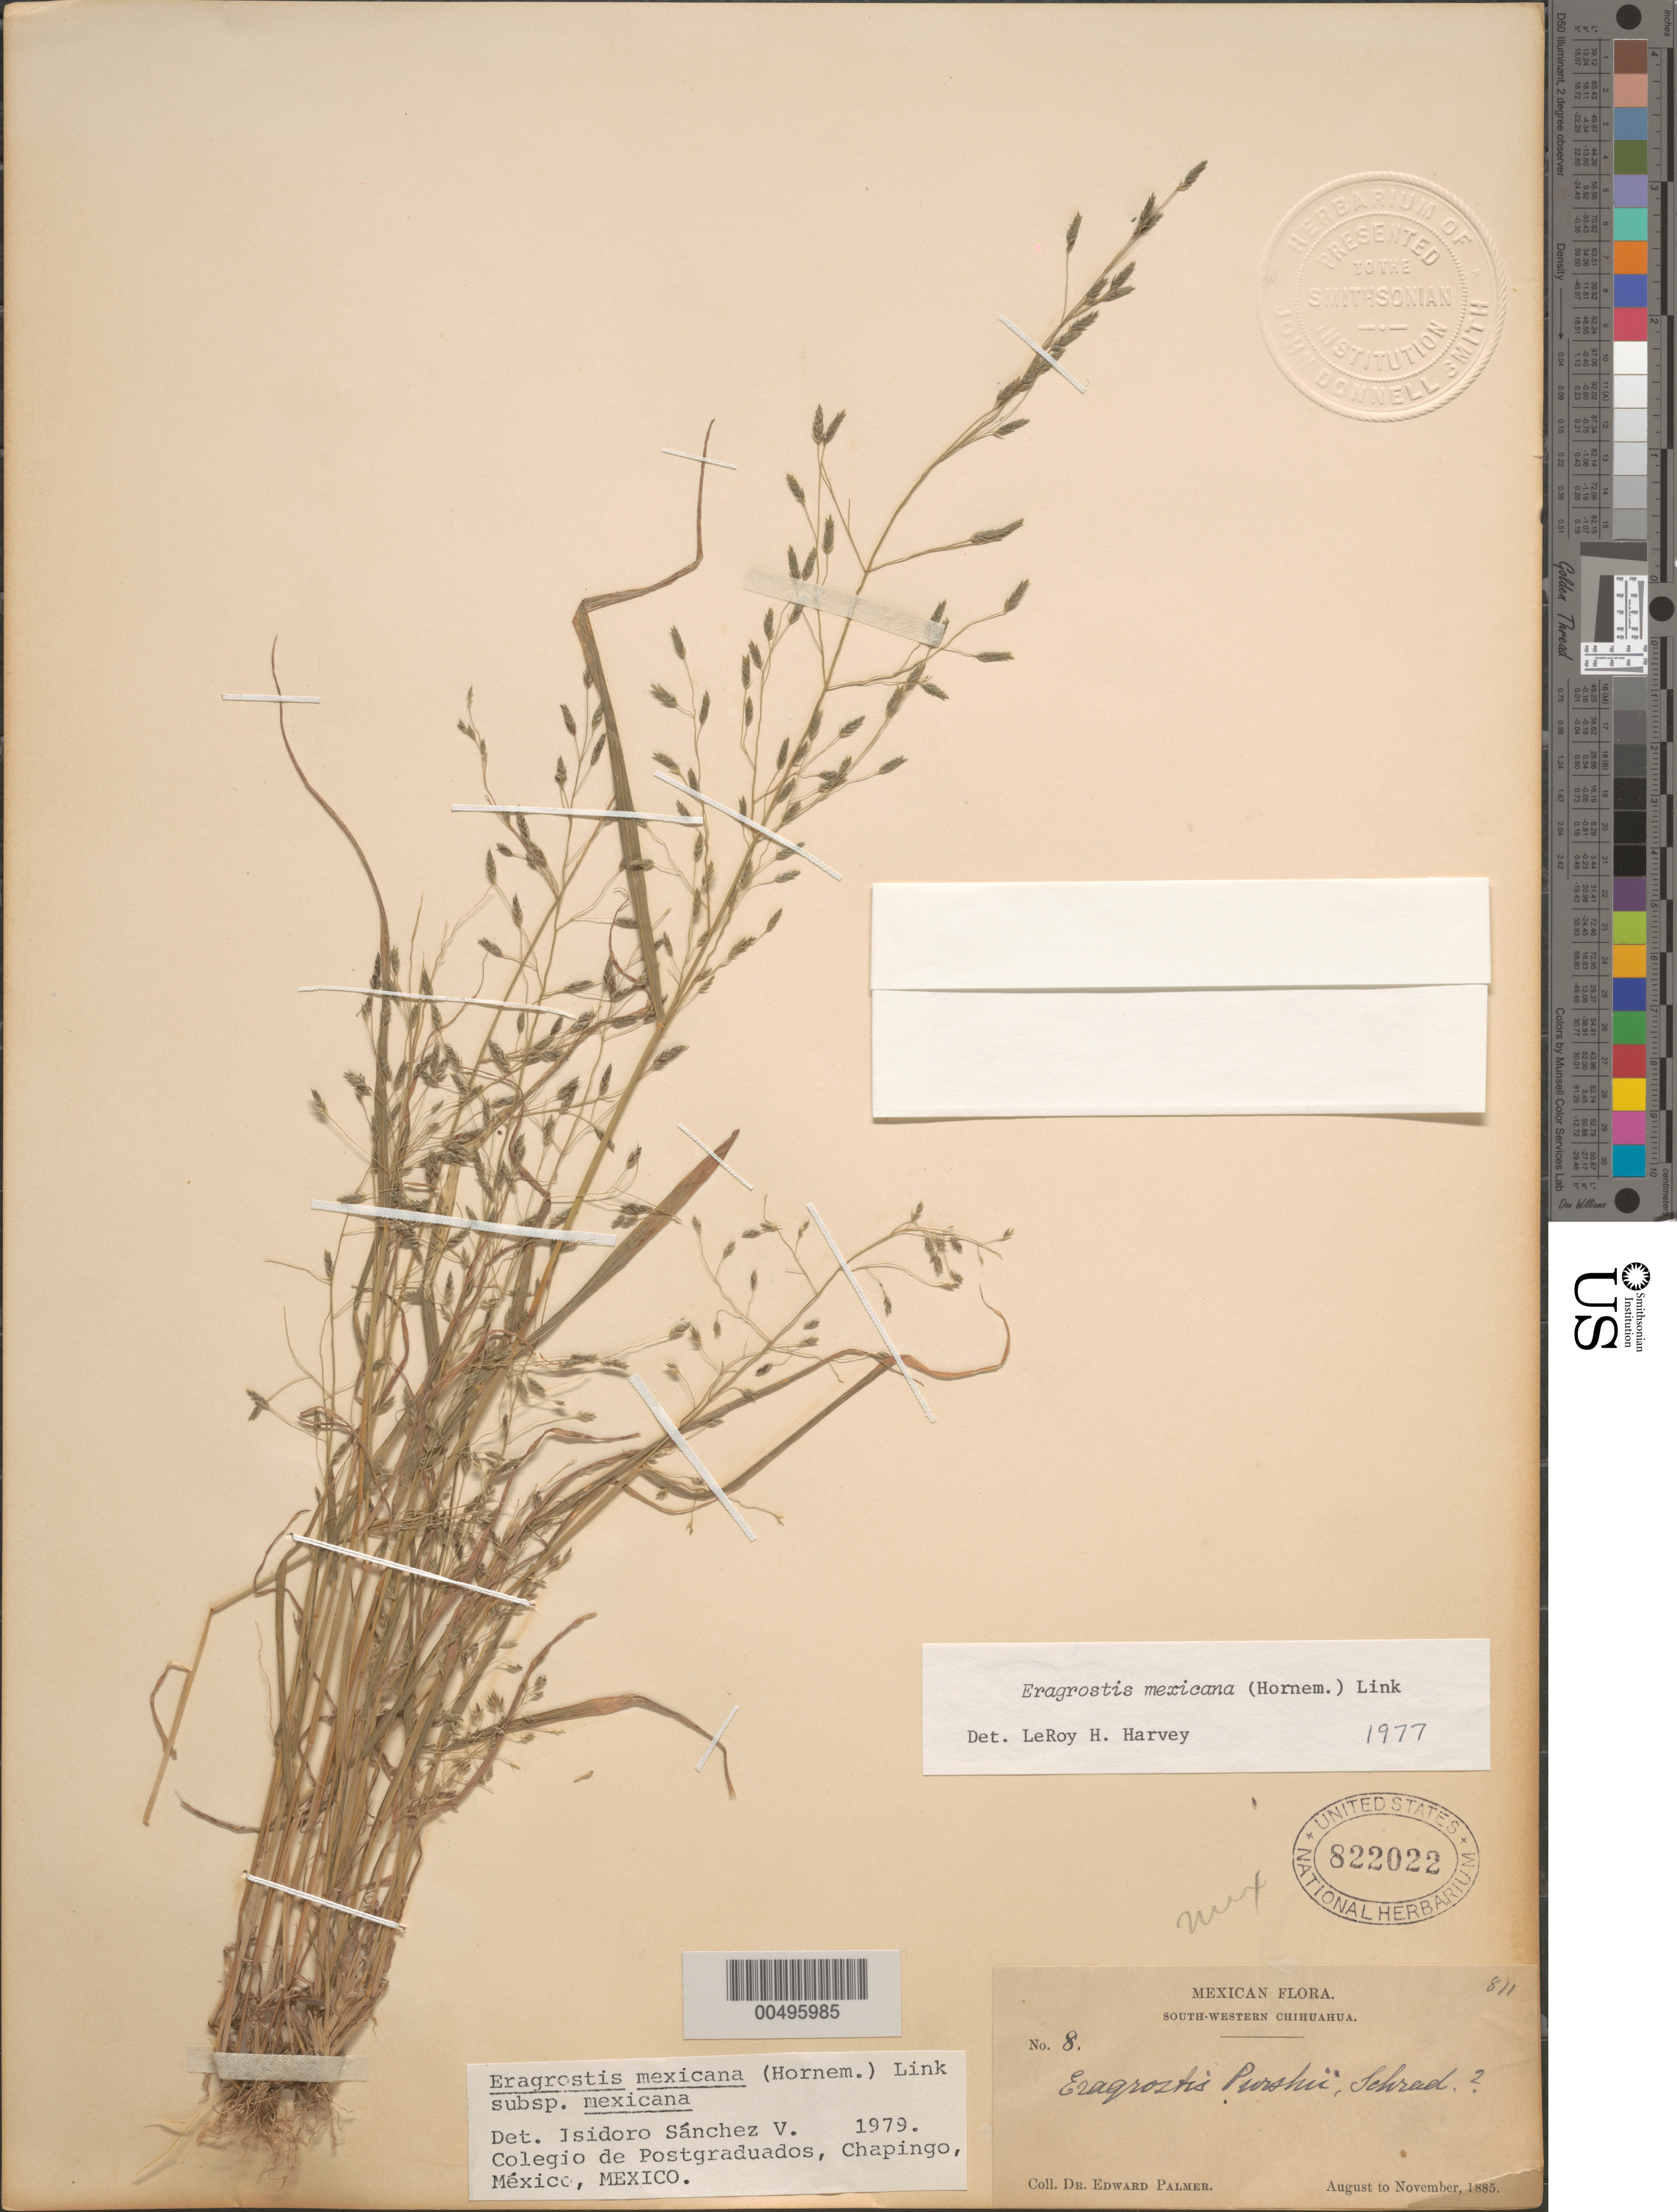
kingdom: Plantae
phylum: Tracheophyta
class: Liliopsida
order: Poales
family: Poaceae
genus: Eragrostis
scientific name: Eragrostis mexicana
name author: (Hornem.) Link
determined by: Sánchez Vega, I. M.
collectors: E. Palmer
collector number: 8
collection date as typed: Aug 1885 to Nov 1885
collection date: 1885-08/1885-11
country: Mexico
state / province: Chihuahua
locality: South-western Chihuahua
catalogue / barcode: US 822022